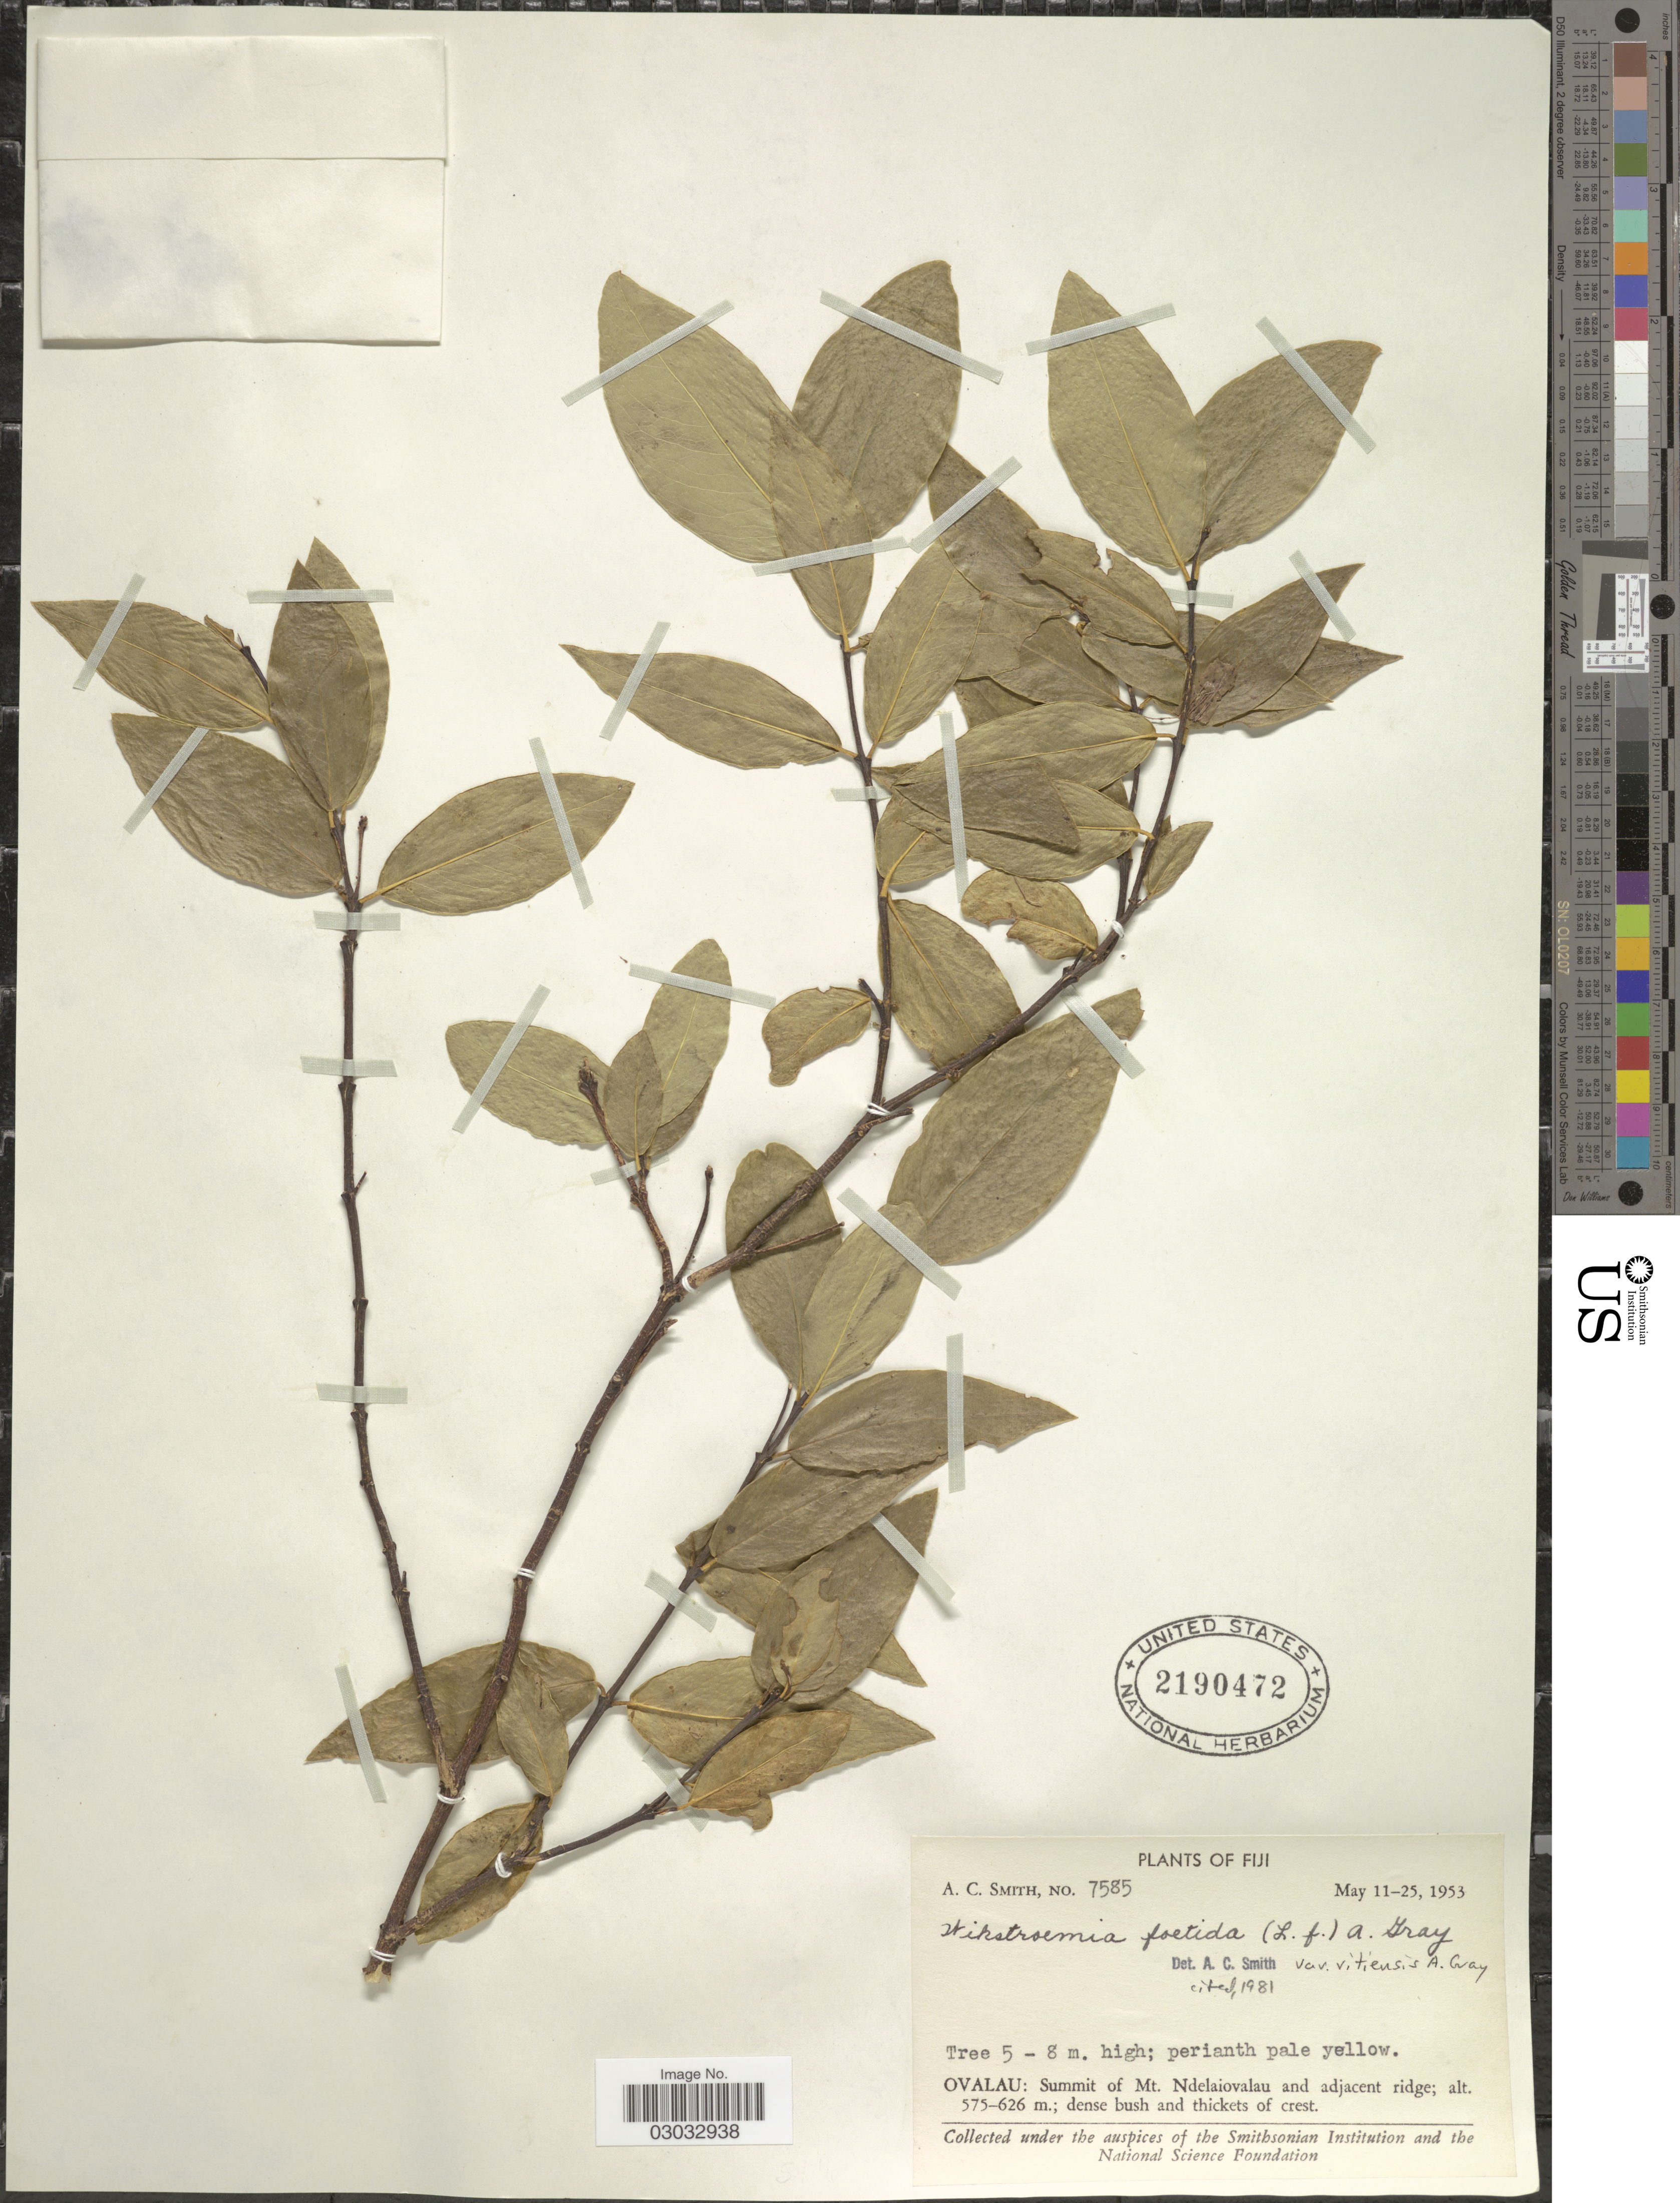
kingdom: Plantae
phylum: Tracheophyta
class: Magnoliopsida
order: Malvales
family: Thymelaeaceae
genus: Wikstroemia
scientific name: Wikstroemia coriacea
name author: Seem.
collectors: A. C. Smith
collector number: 7585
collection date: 1953-05-11/1953-05-25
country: Fiji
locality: Ovalau: Summit of Mt. Ndelaiovalau and adjacent ridge.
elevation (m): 575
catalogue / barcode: US 2190472